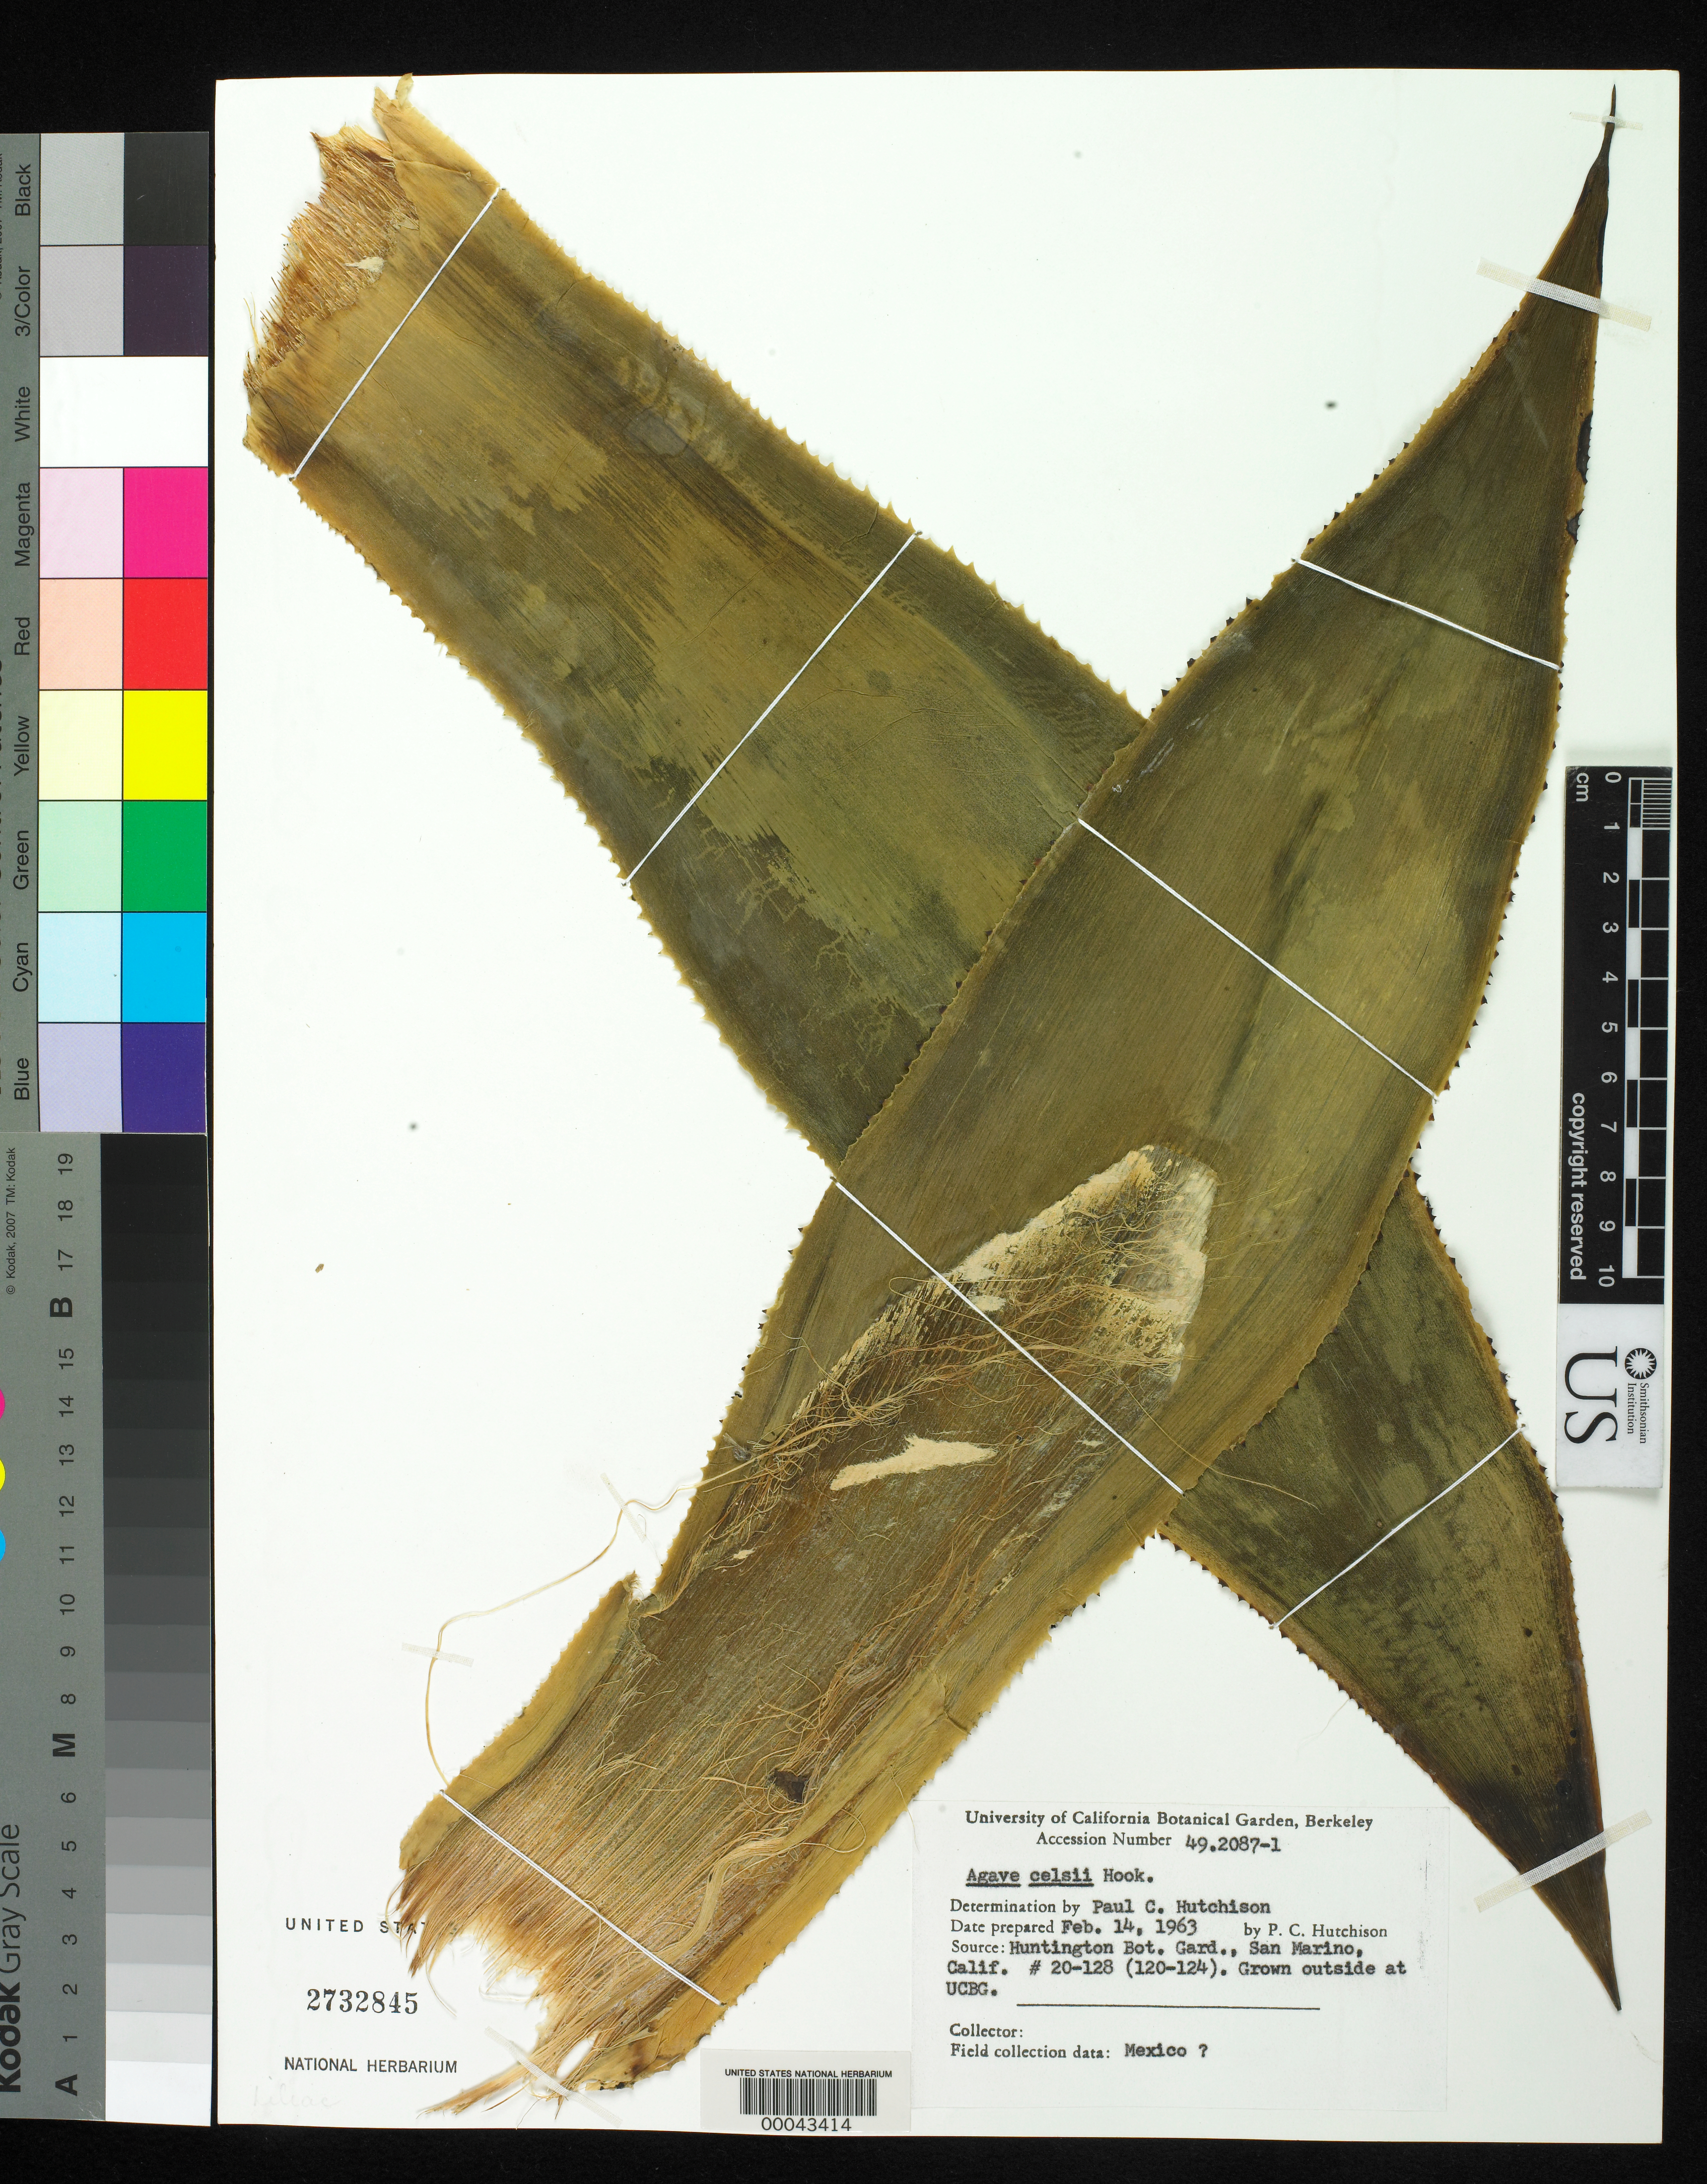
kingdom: Plantae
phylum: Tracheophyta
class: Liliopsida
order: Asparagales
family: Asparagaceae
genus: Agave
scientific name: Agave celsii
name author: Hook.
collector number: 49.2087-1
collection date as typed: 14 Feb 1963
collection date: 1963-02-14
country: United States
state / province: California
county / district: Los Angeles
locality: Huntington botanic gardens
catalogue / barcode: US 2732845